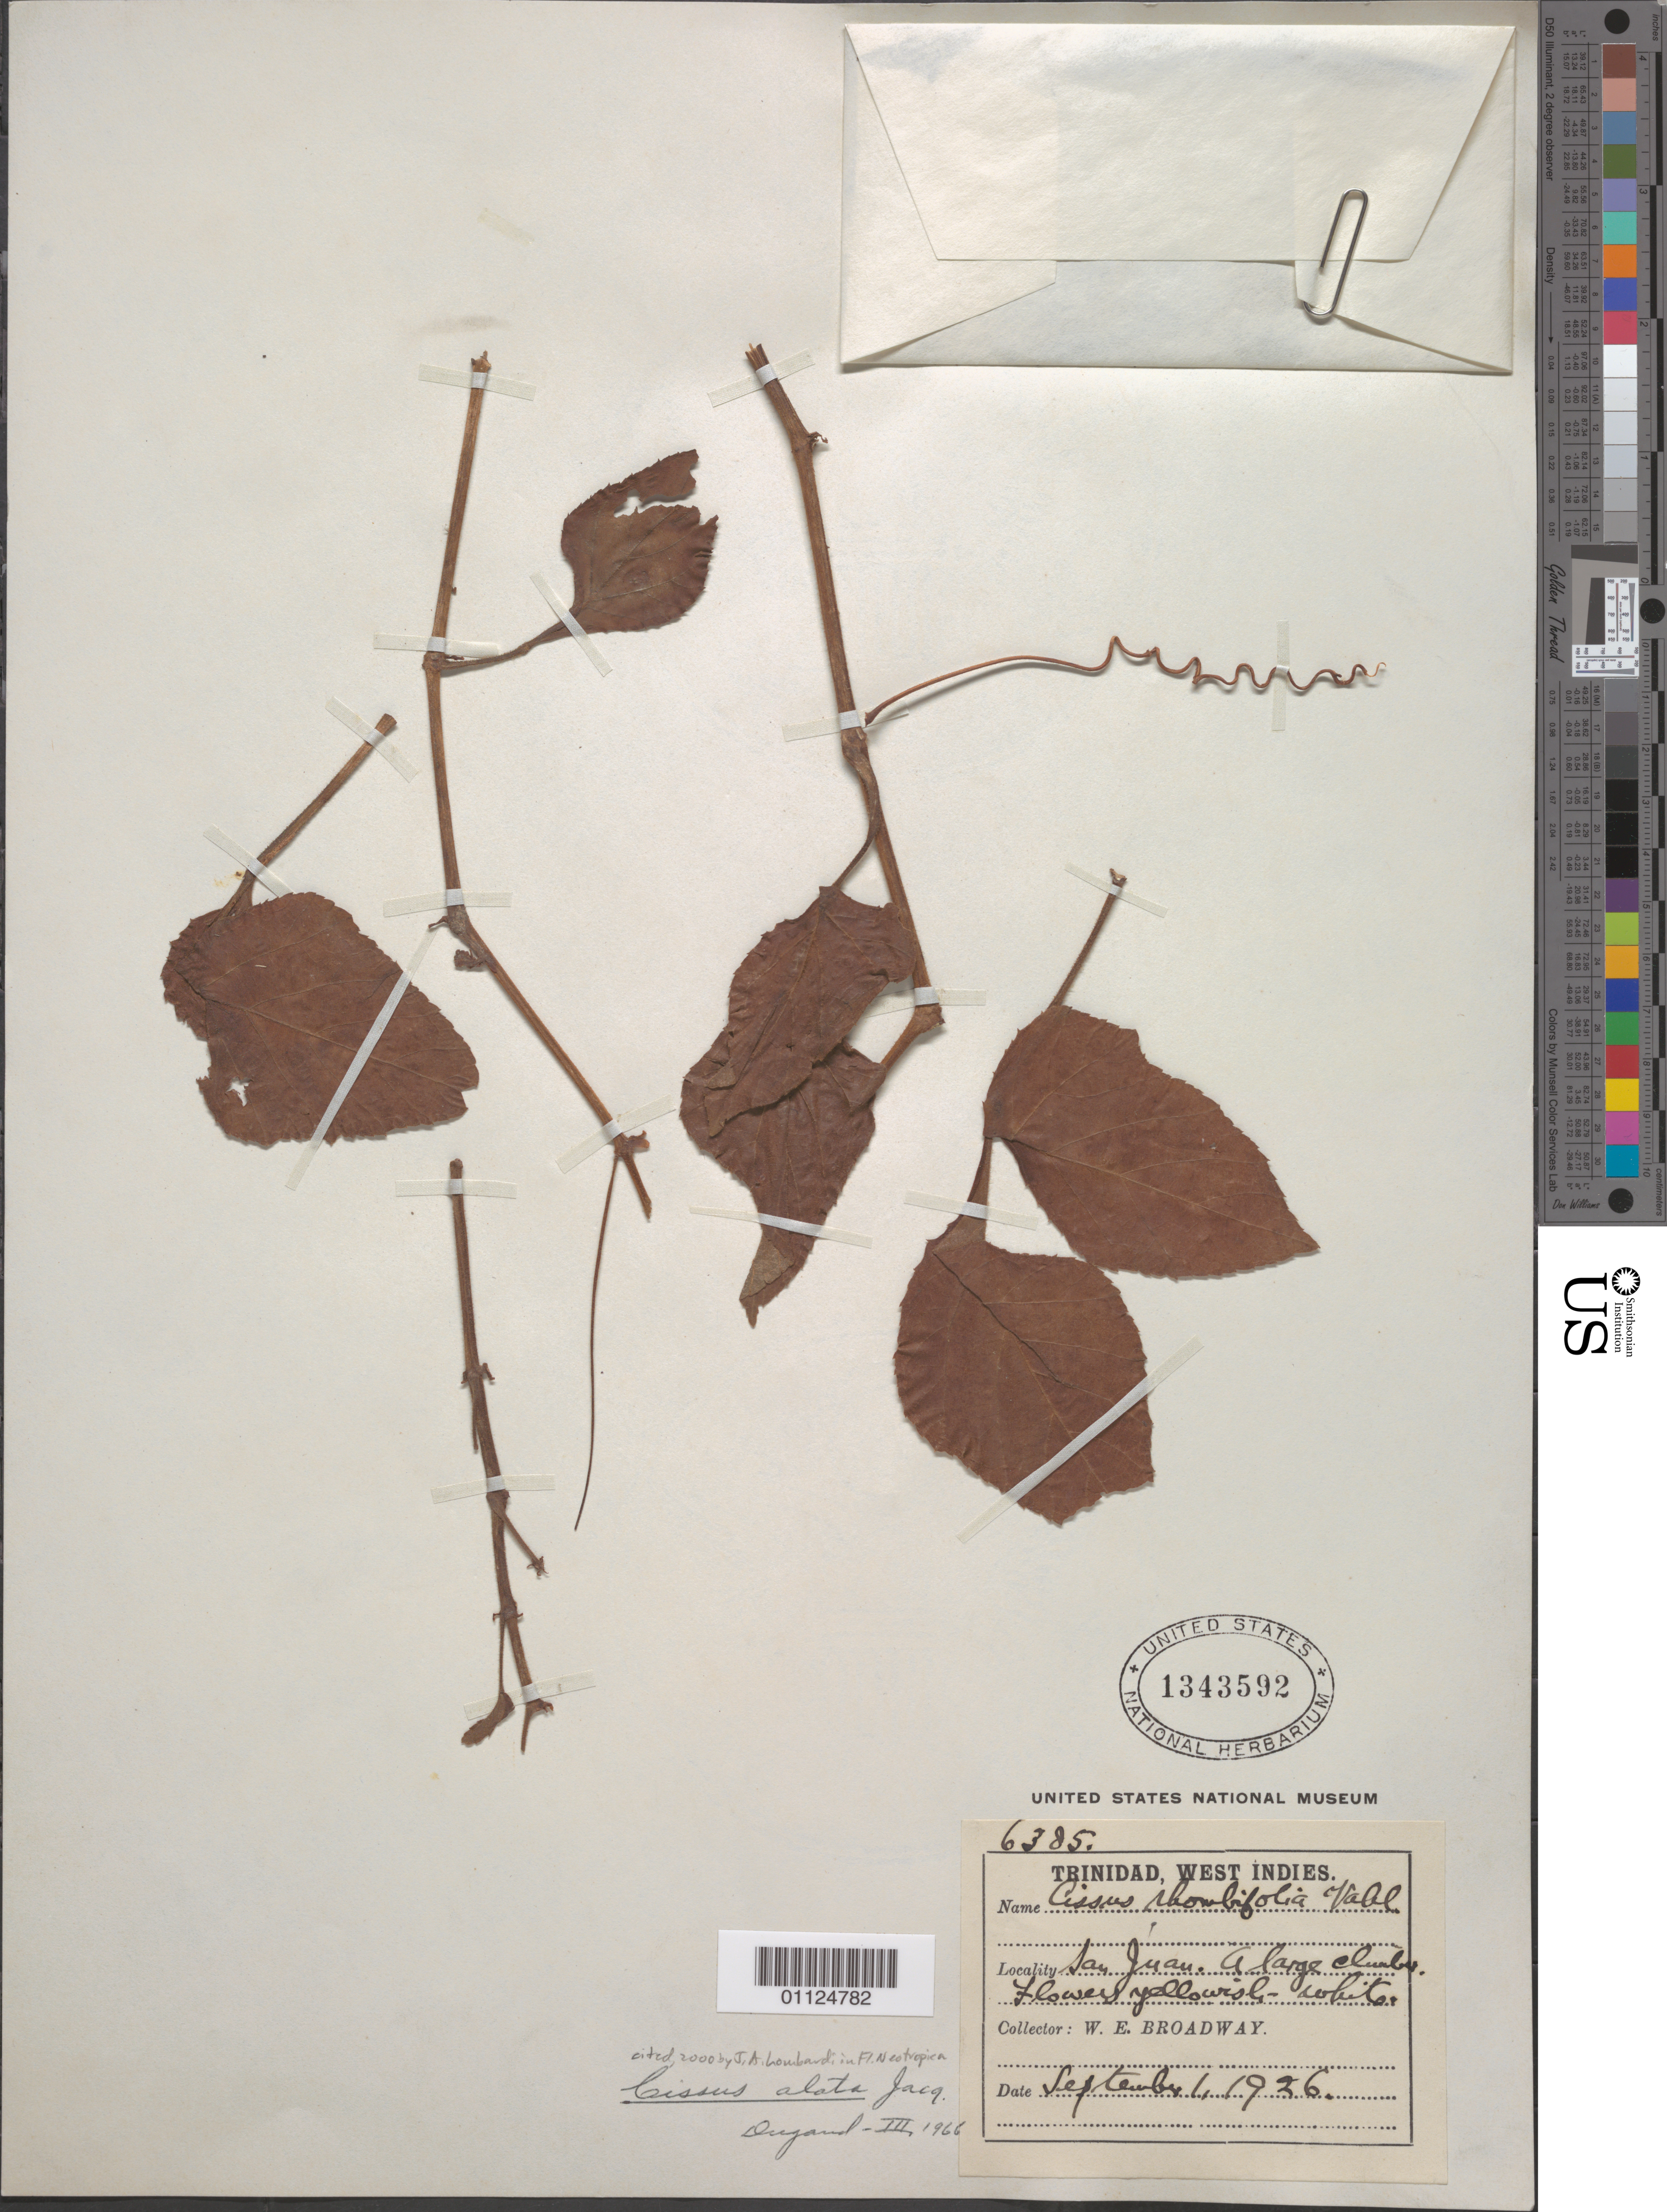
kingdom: Plantae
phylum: Tracheophyta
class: Magnoliopsida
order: Vitales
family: Vitaceae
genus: Cissus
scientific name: Cissus alata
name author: Jacq.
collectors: W. E. Broadway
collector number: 6385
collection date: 1926-09-01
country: Trinidad and Tobago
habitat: A large climber.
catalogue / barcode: US 1343592